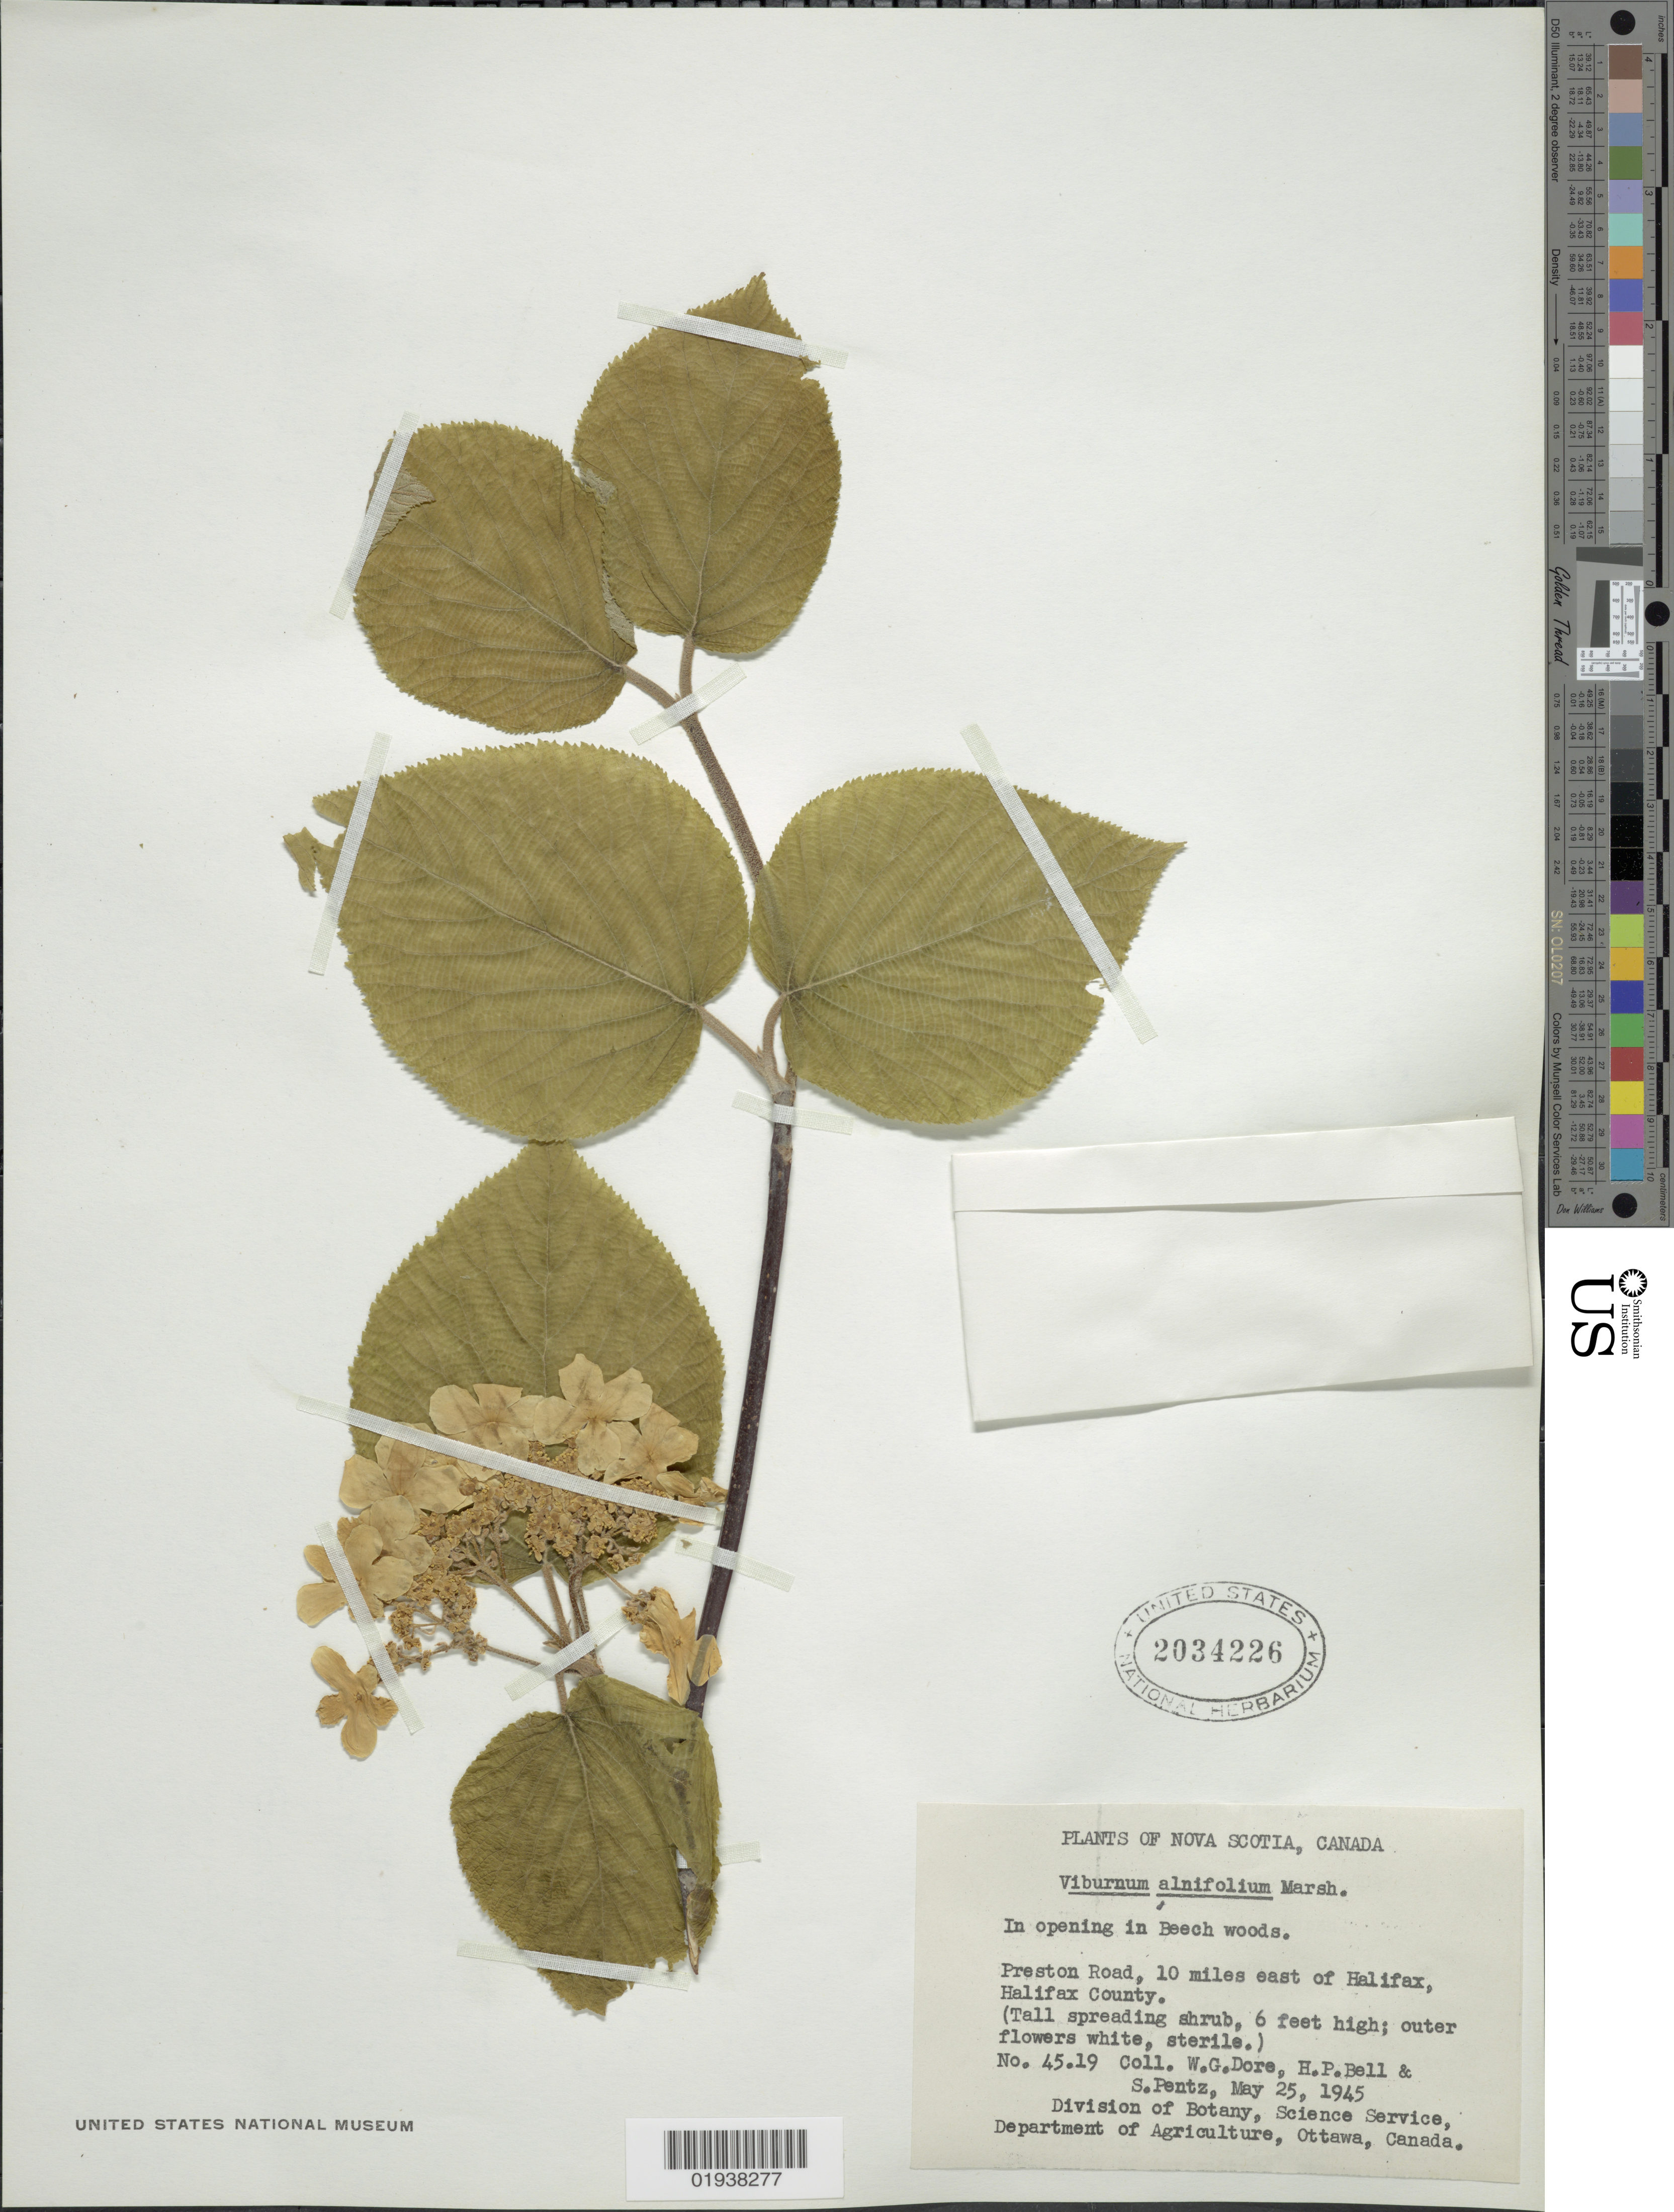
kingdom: Plantae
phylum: Tracheophyta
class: Magnoliopsida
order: Dipsacales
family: Viburnaceae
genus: Viburnum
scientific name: Viburnum alnifolium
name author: Marshall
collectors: W. Dore, H. P. Bell & S. Pentz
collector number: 4519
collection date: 1945-05-25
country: Canada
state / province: Nova Scotia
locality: Preston Road, 10 miles east of Halifax, Halifax County.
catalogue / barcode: US 2034226